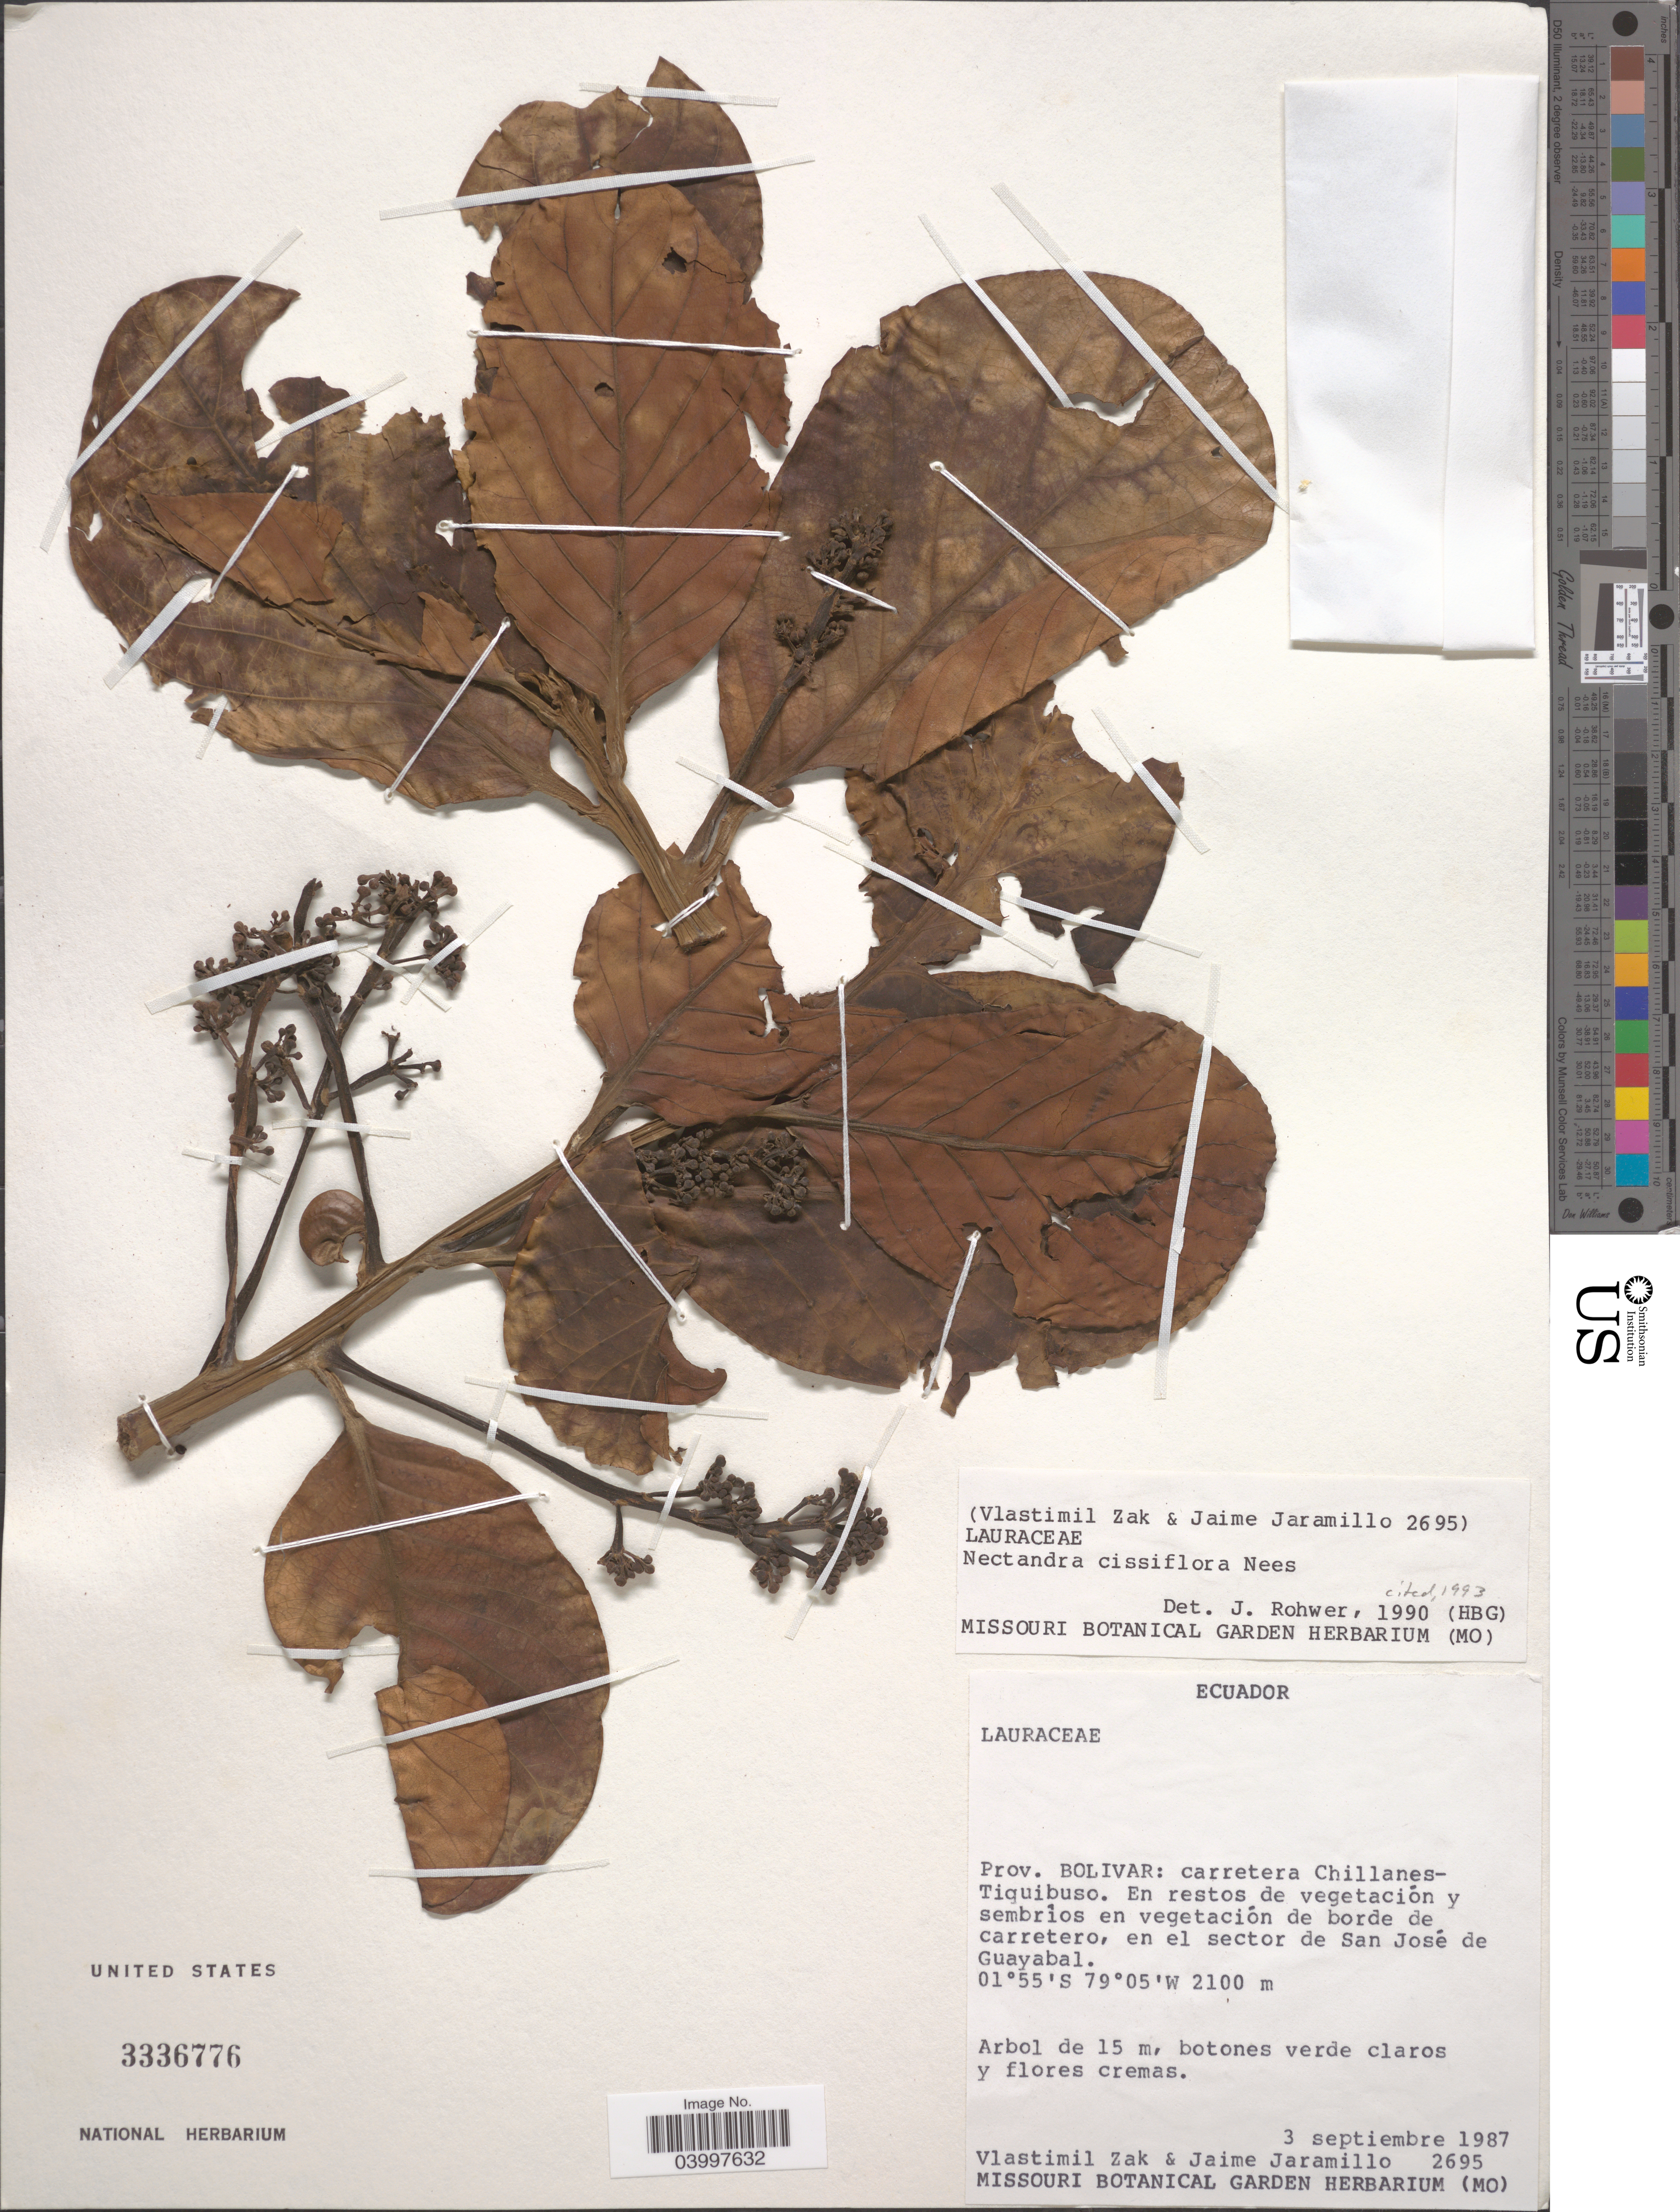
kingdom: Plantae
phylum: Tracheophyta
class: Magnoliopsida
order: Laurales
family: Lauraceae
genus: Nectandra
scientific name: Nectandra cissiflora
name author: Nees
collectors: V. Zak & J. Jaramillo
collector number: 2695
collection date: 1987-09-03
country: Ecuador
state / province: Bolívar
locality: Carretera Chillanes-Tiquibuso. En restos de vegetación y sembrios en vegetación de borde de carretero, en el sector de San José de Guayabal.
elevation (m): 2100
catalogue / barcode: US 3336776